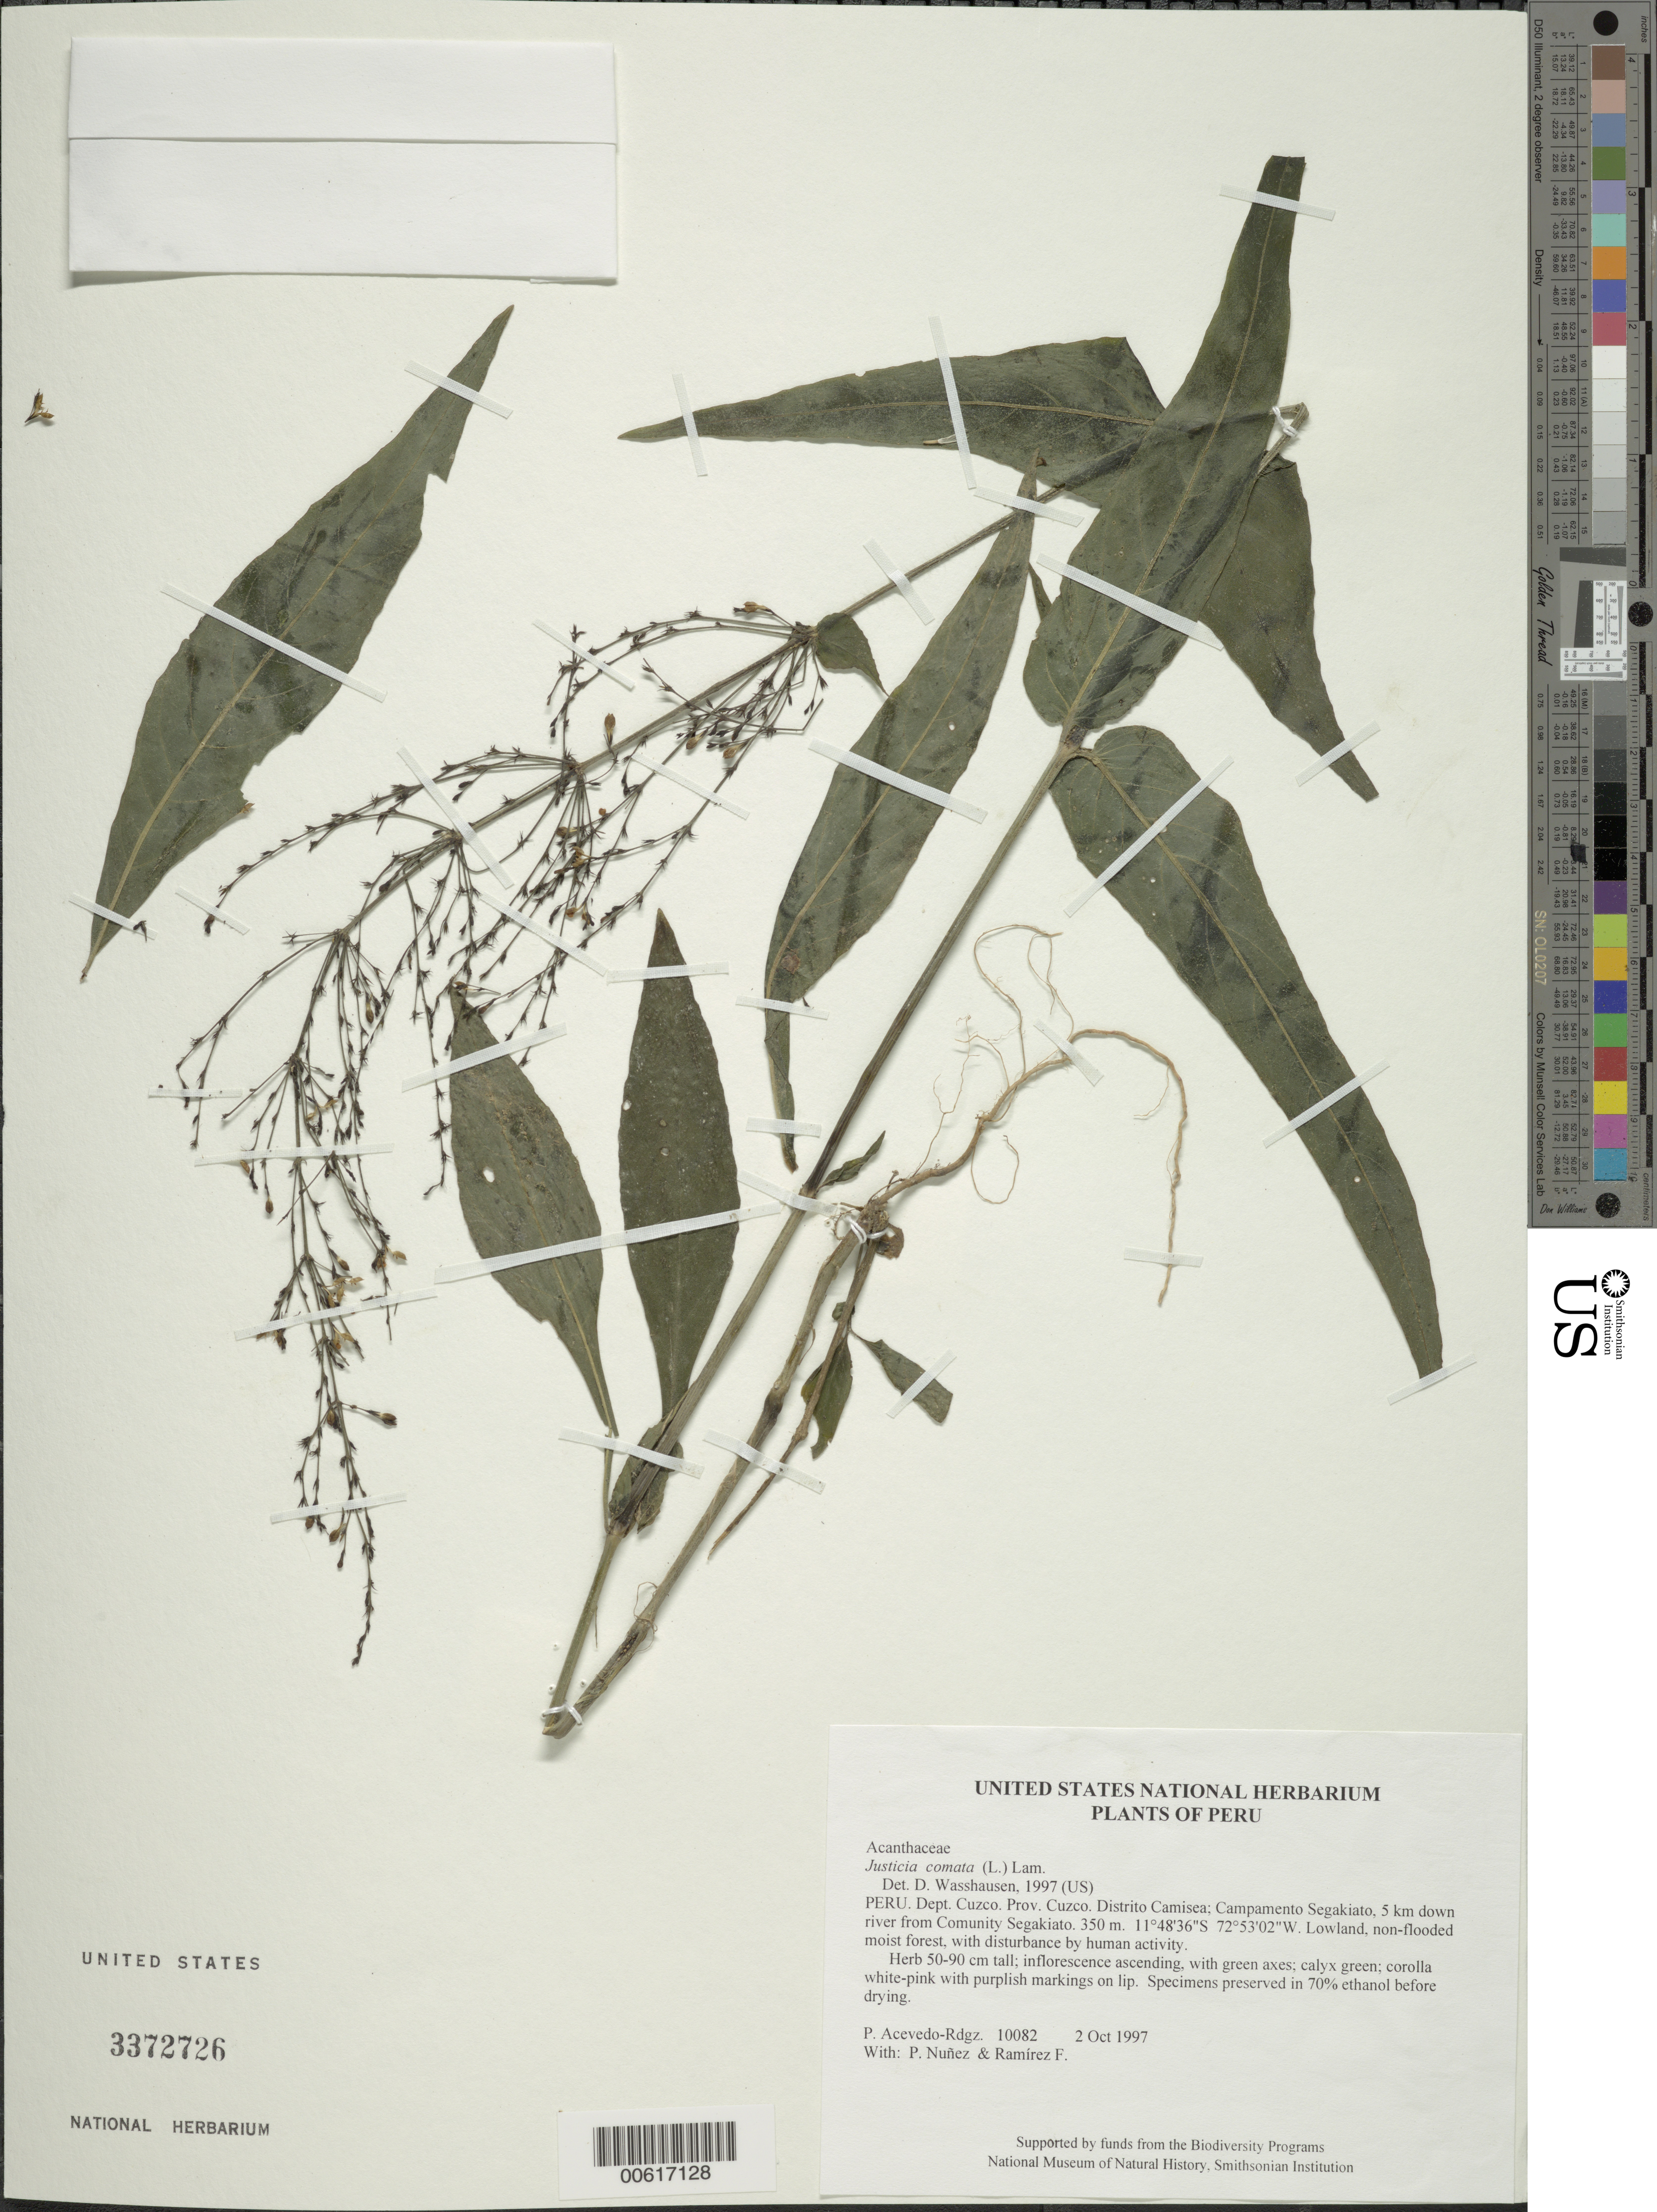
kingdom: Plantae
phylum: Tracheophyta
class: Magnoliopsida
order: Lamiales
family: Acanthaceae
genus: Justicia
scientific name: Justicia comata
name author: (L.) Lam.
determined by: Wasshausen, Dieter C., (BOT), Smithsonian Institution - National Museum of Natural History (UNITED STATES)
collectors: P. Acevedo-Rodr., P. Nuñez V. & F. Ramirez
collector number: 10082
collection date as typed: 02 Oct 1997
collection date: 1997-10-02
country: Peru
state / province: Cusco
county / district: Cusco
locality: Distrito Camisea; Campamento Segakiato, 5 km down river from Comunity Segakiato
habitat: Lowland, non-flooded moist forest, with disturbance by human activity.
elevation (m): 350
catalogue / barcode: US 3372726